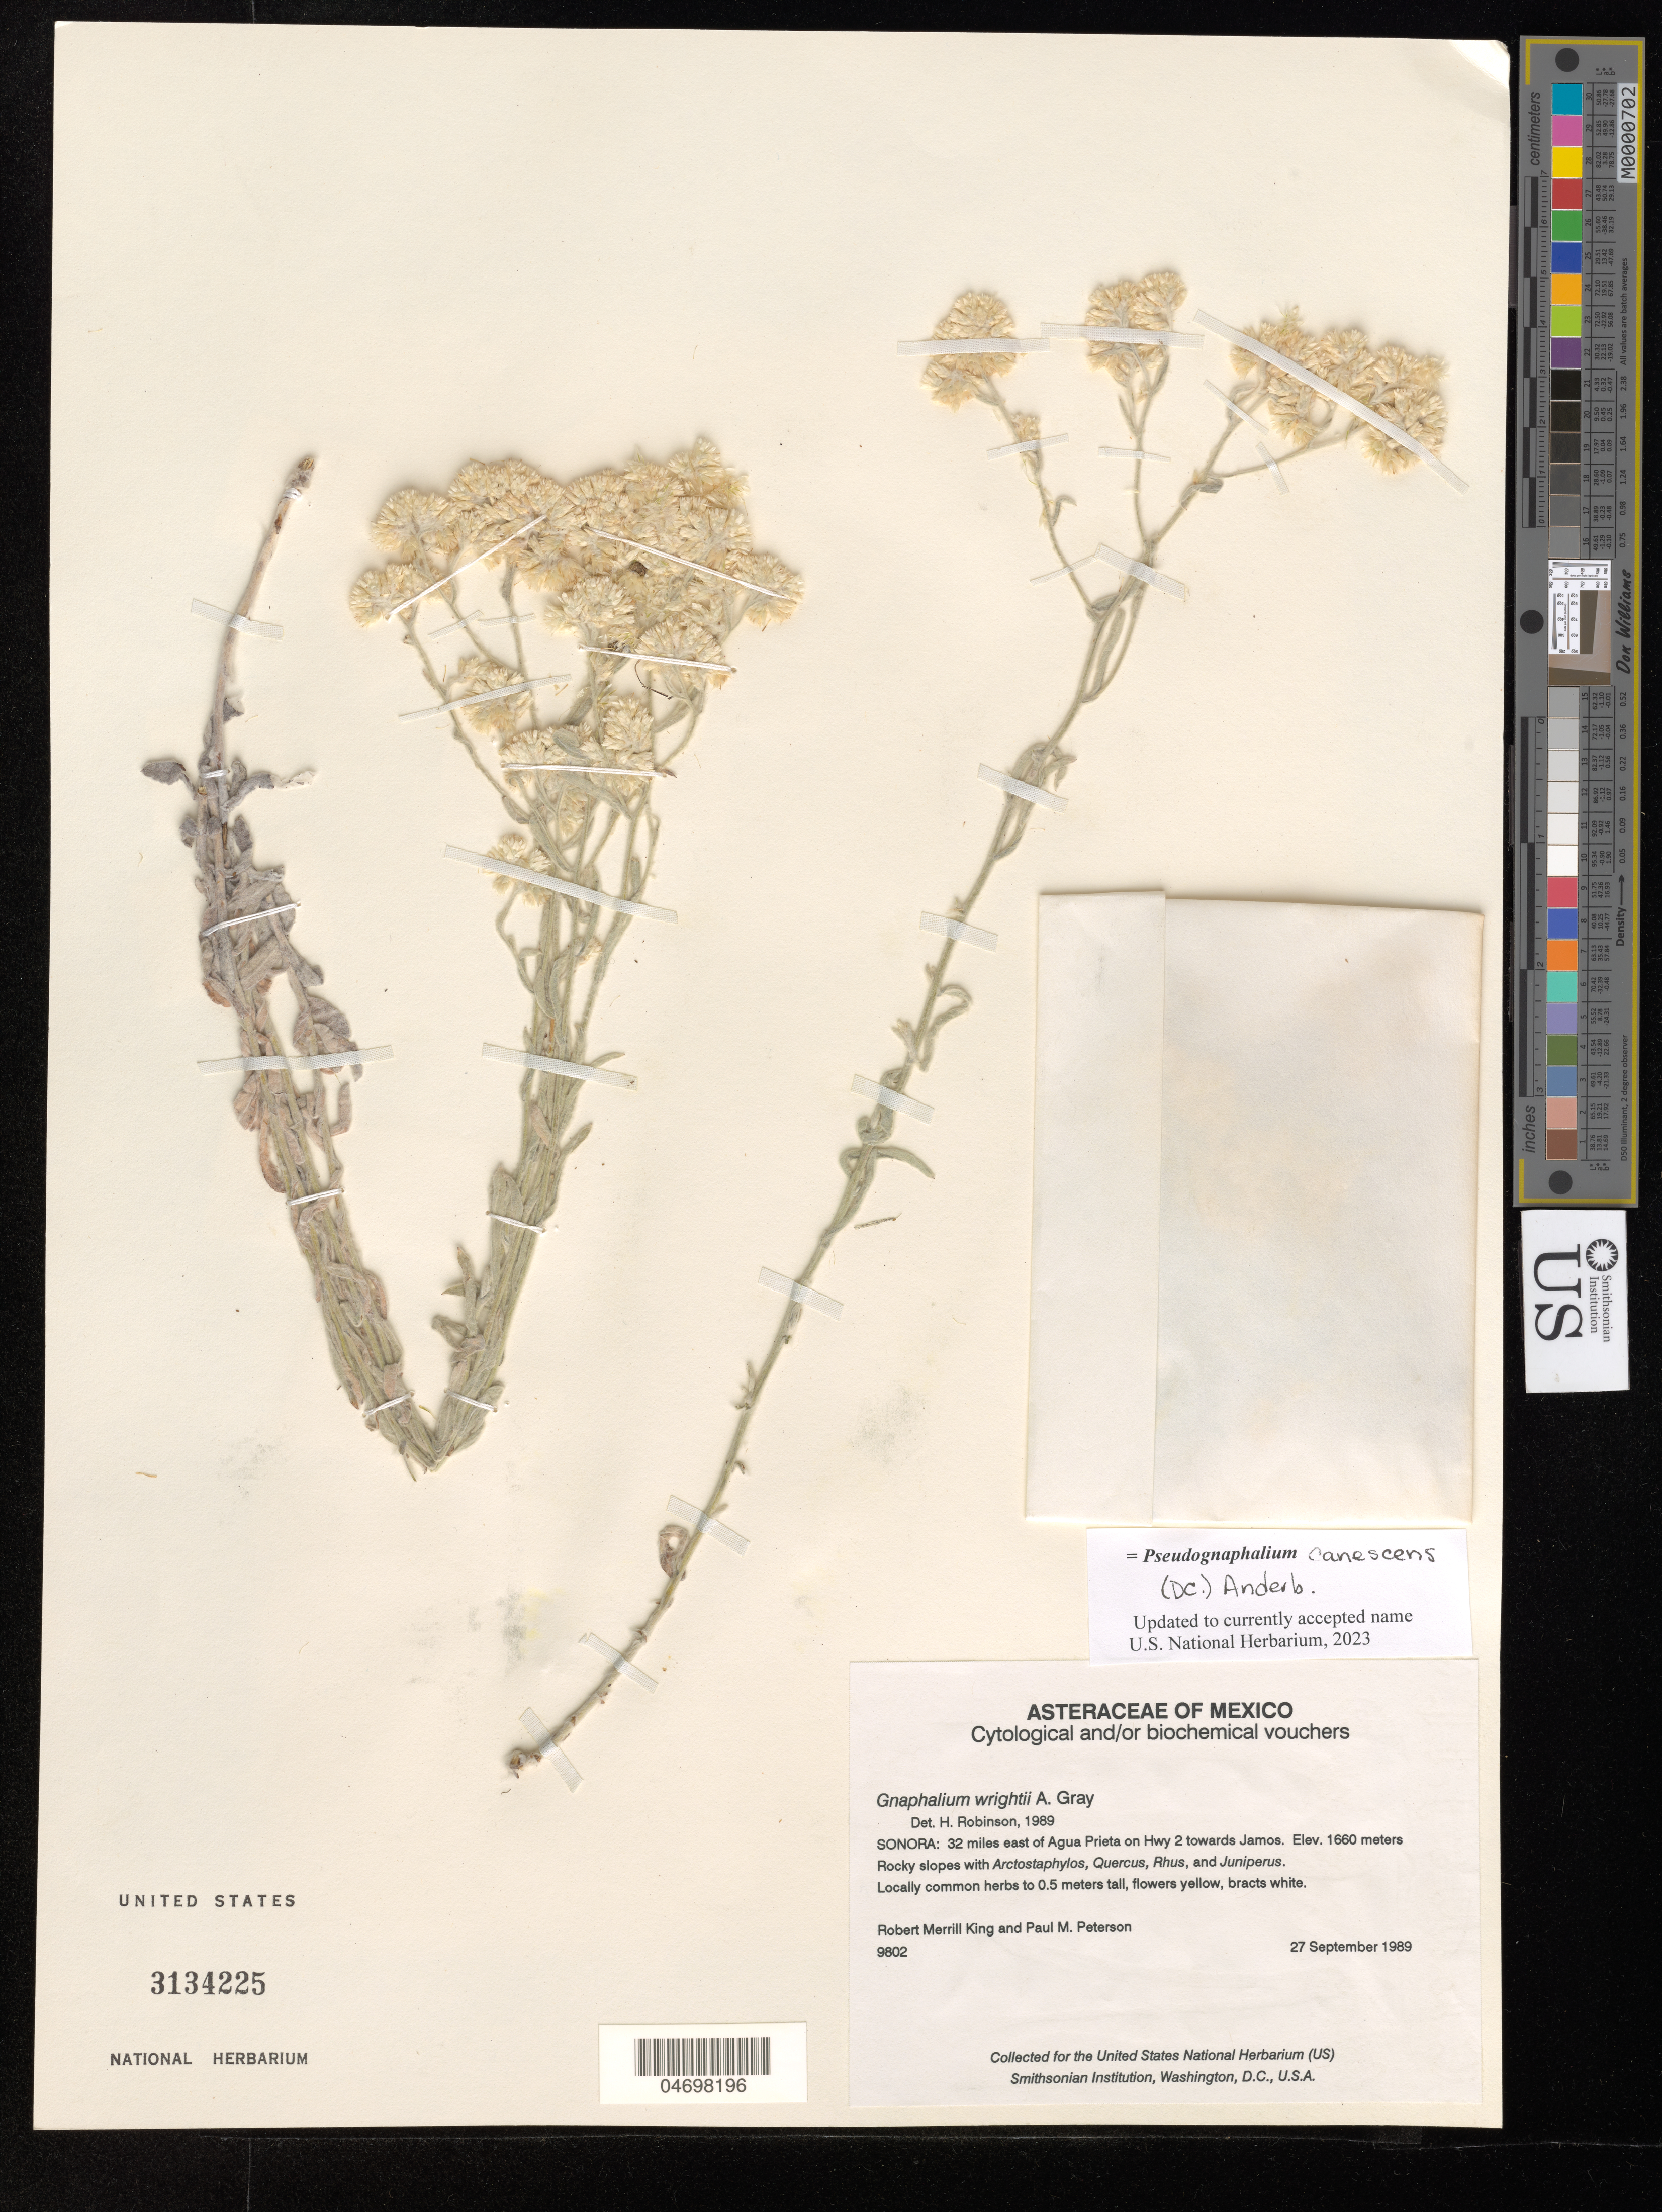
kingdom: Plantae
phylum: Tracheophyta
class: Magnoliopsida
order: Asterales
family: Asteraceae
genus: Pseudognaphalium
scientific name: Pseudognaphalium canescens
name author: (DC.) Anderb.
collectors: R. M. King & P. M. Peterson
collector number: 9802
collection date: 1989-09-27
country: Mexico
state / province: Sonora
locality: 32 miles east of Agua Prieta on Hwy 2 towards Jamos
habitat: Rocky slopes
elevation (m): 1660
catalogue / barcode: US 3134225